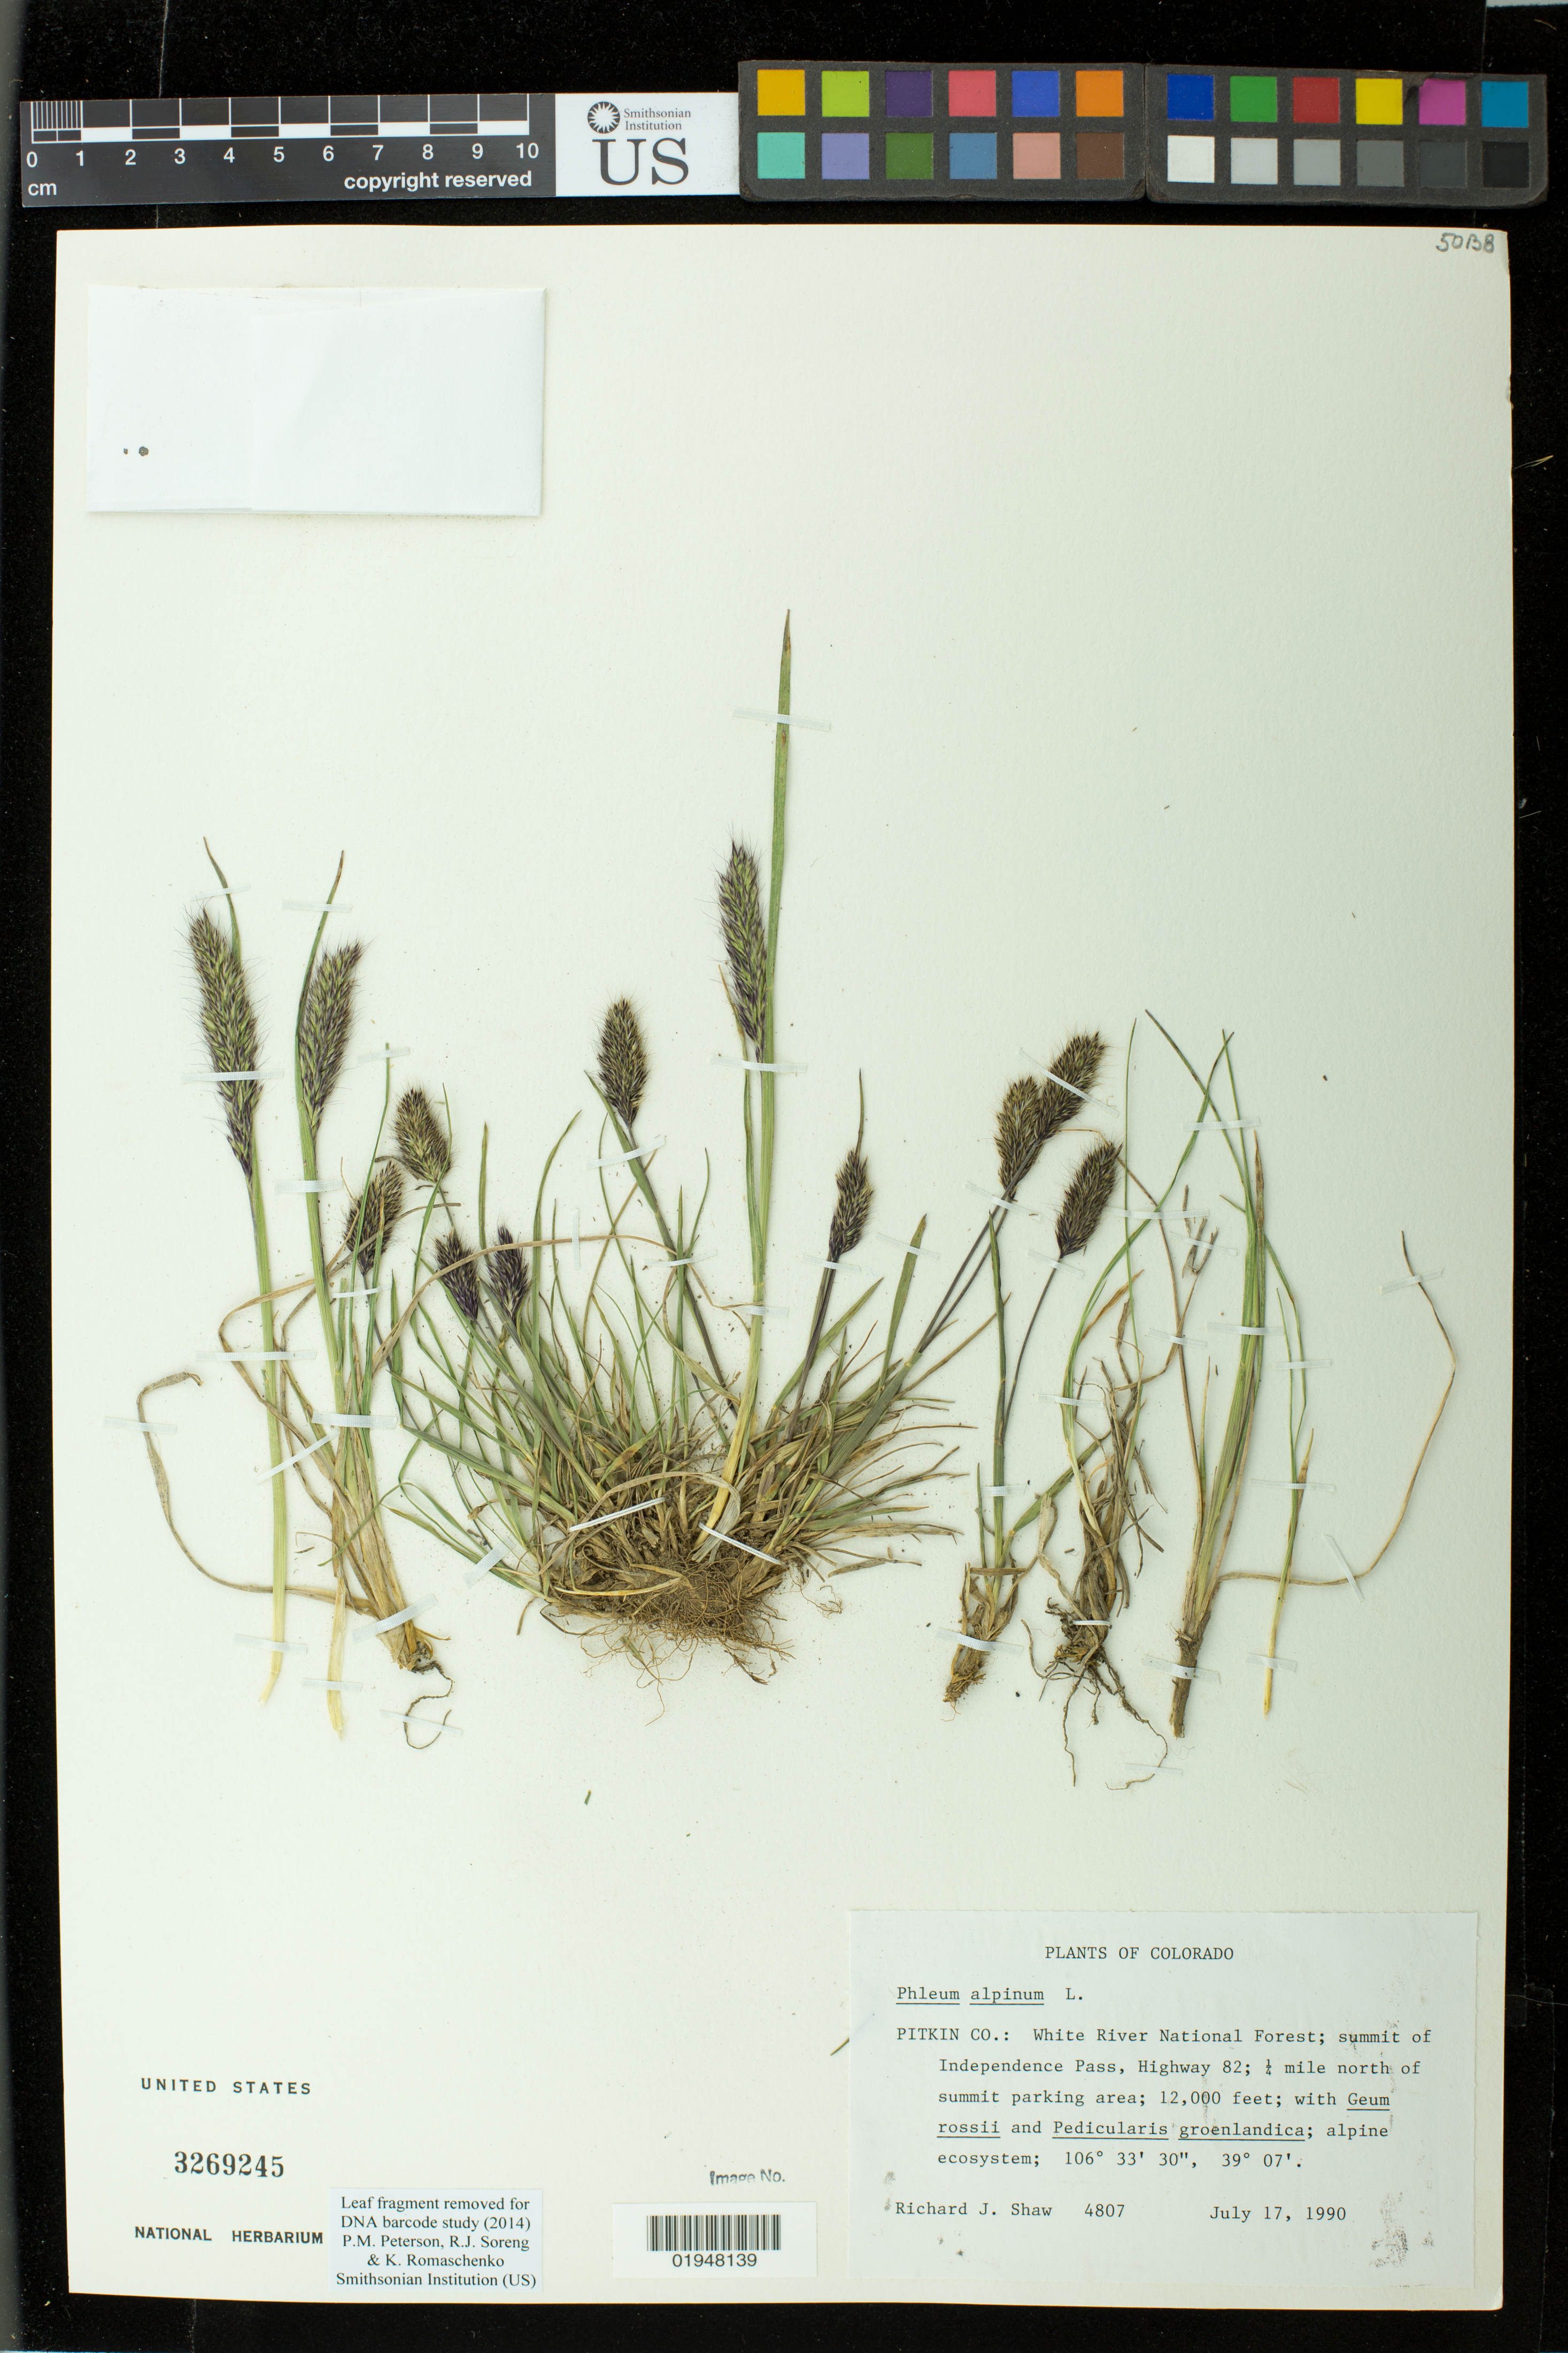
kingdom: Plantae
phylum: Tracheophyta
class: Liliopsida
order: Poales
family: Poaceae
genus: Phleum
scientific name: Phleum alpinum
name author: L.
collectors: R. J. Shaw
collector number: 4807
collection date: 1990-07-17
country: United States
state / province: Colorado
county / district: Pitkin County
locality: PITKIN CO.: White River National Forest; summit of Independence Pass, Highway 82; .25 mile north of summit parking area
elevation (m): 3658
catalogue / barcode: US 3269245